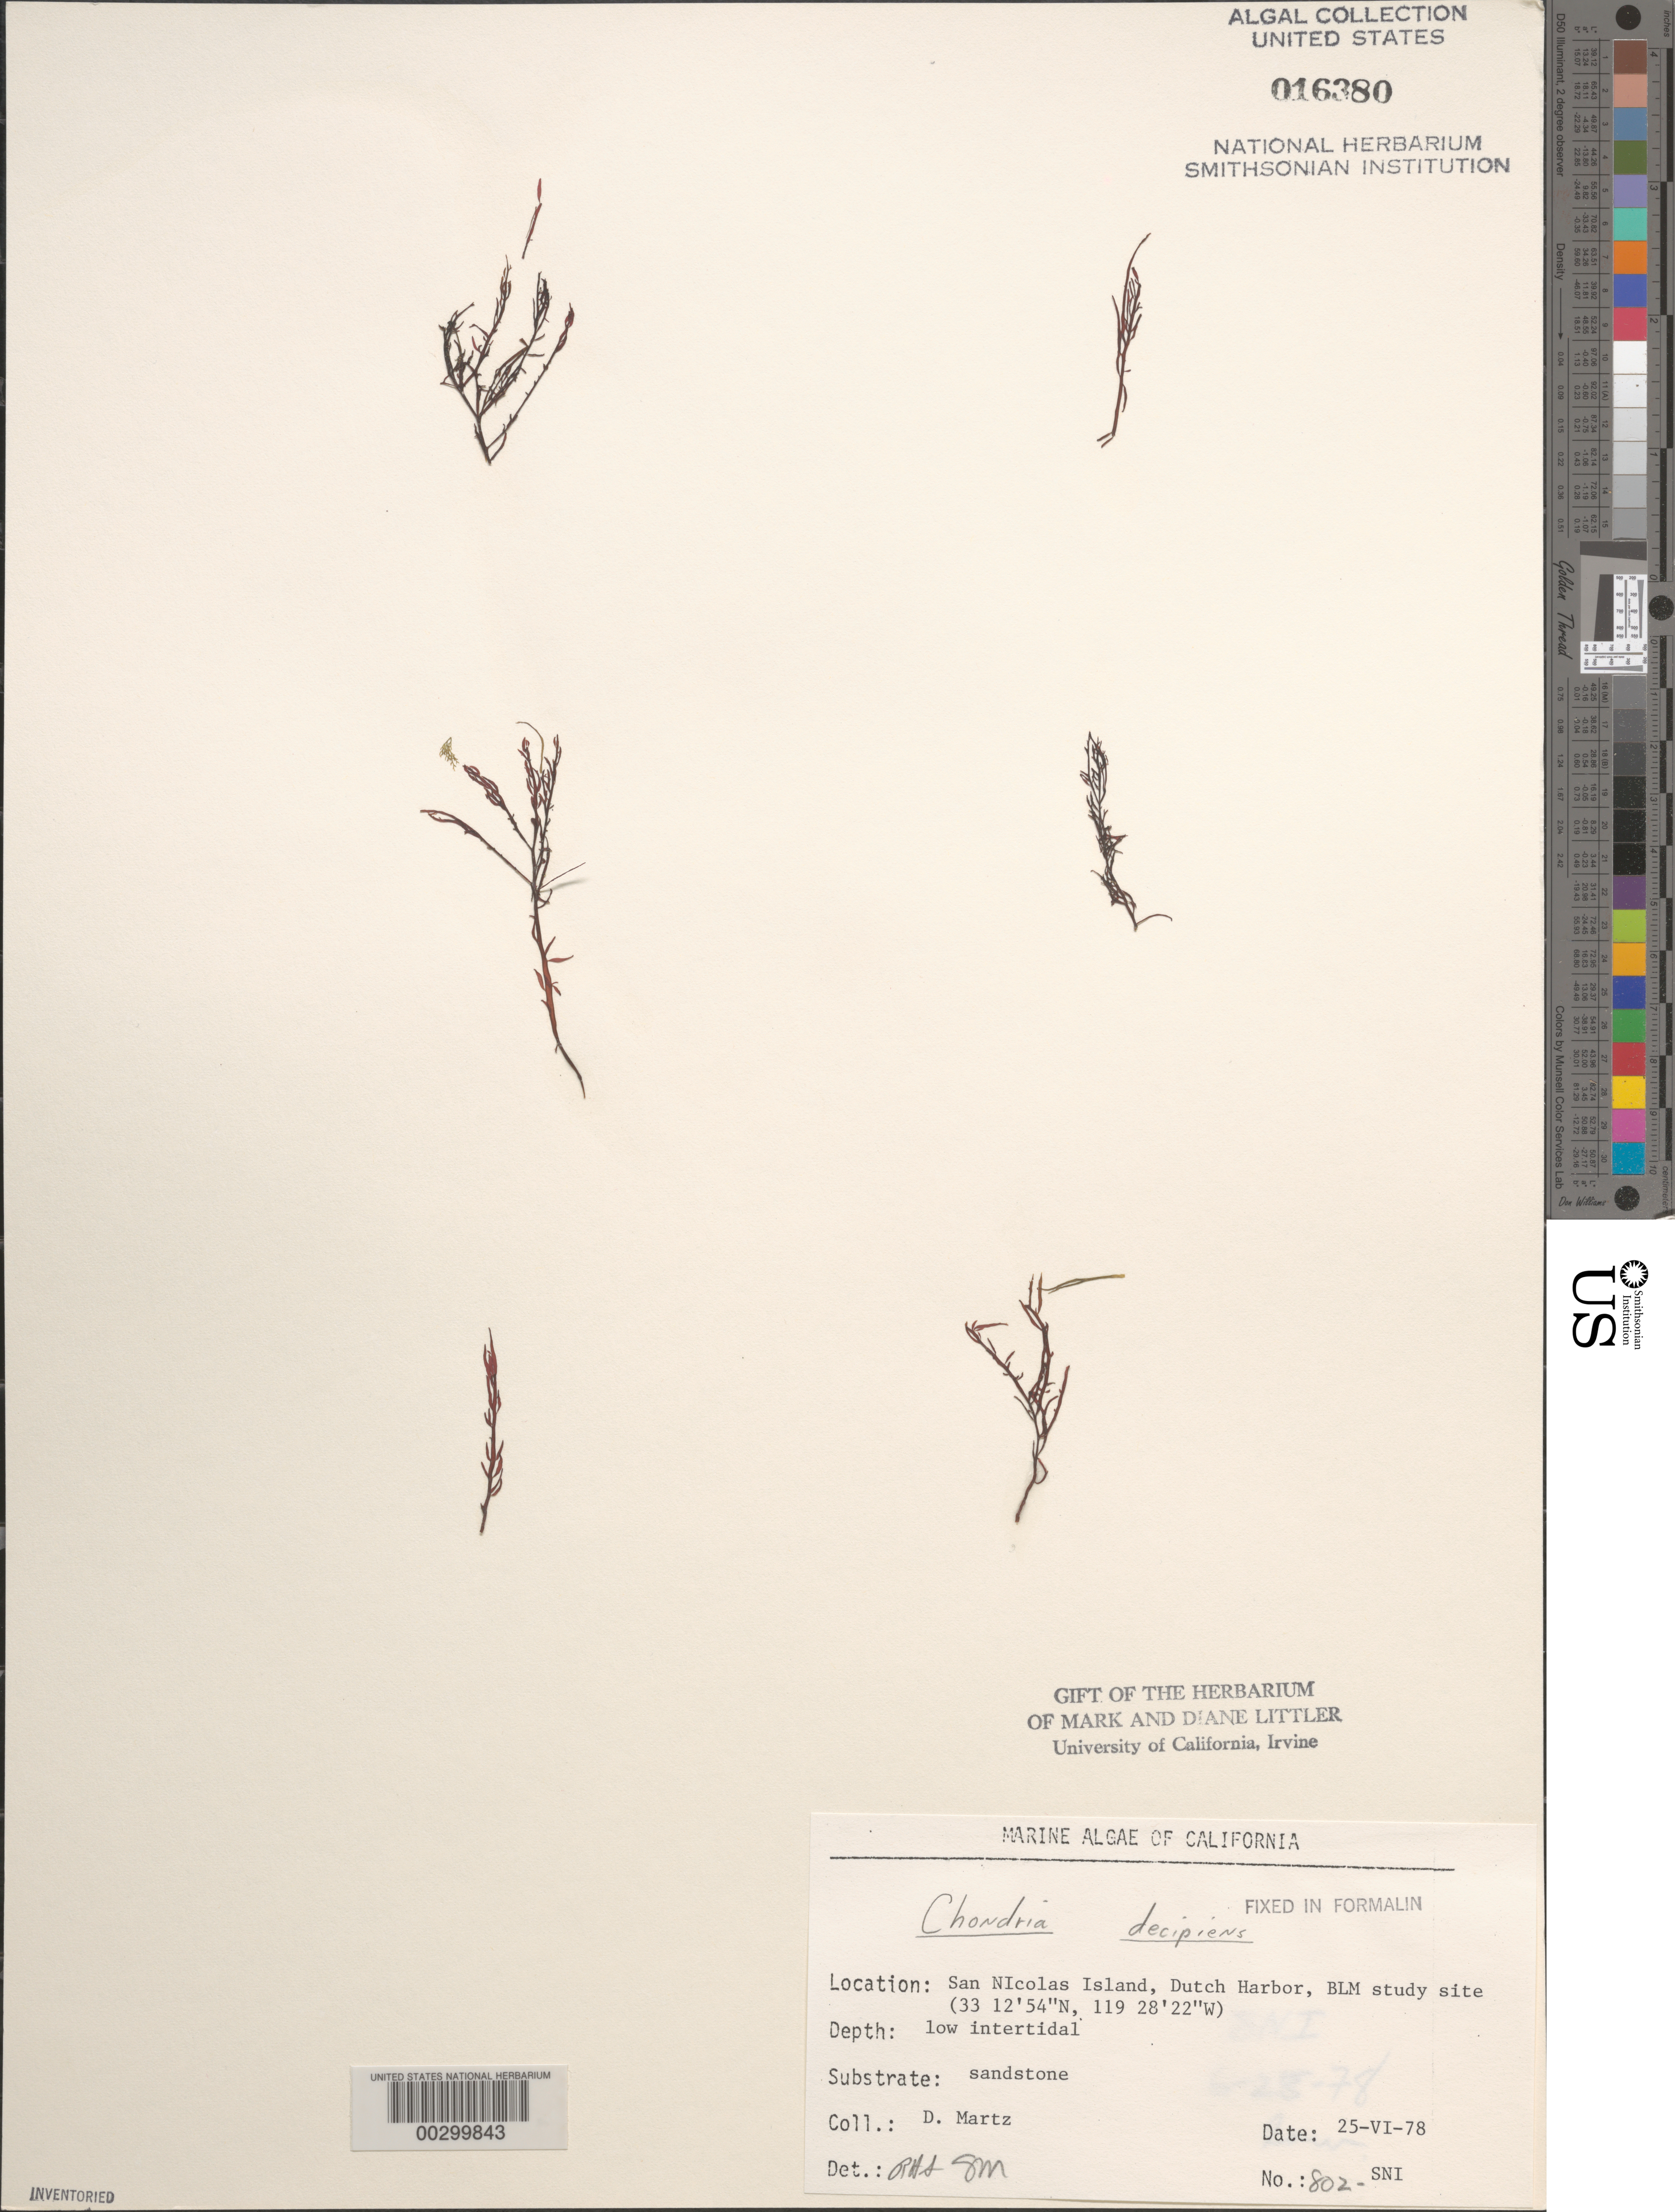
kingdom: Plantae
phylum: Rhodophyta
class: Florideophyceae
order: Ceramiales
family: Rhodomelaceae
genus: Chondria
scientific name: Chondria decipiens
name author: Kylin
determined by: Sims, Robert H.; Murray, S. N.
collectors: D. Martz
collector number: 802-sni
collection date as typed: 25 Jun 1978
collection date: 1978-06-25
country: United States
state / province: California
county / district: Ventura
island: San Nicolas Island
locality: Dutch Harbor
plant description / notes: BLM-SOCALBIGHT Rocky Intertidal Survey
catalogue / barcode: US 16380